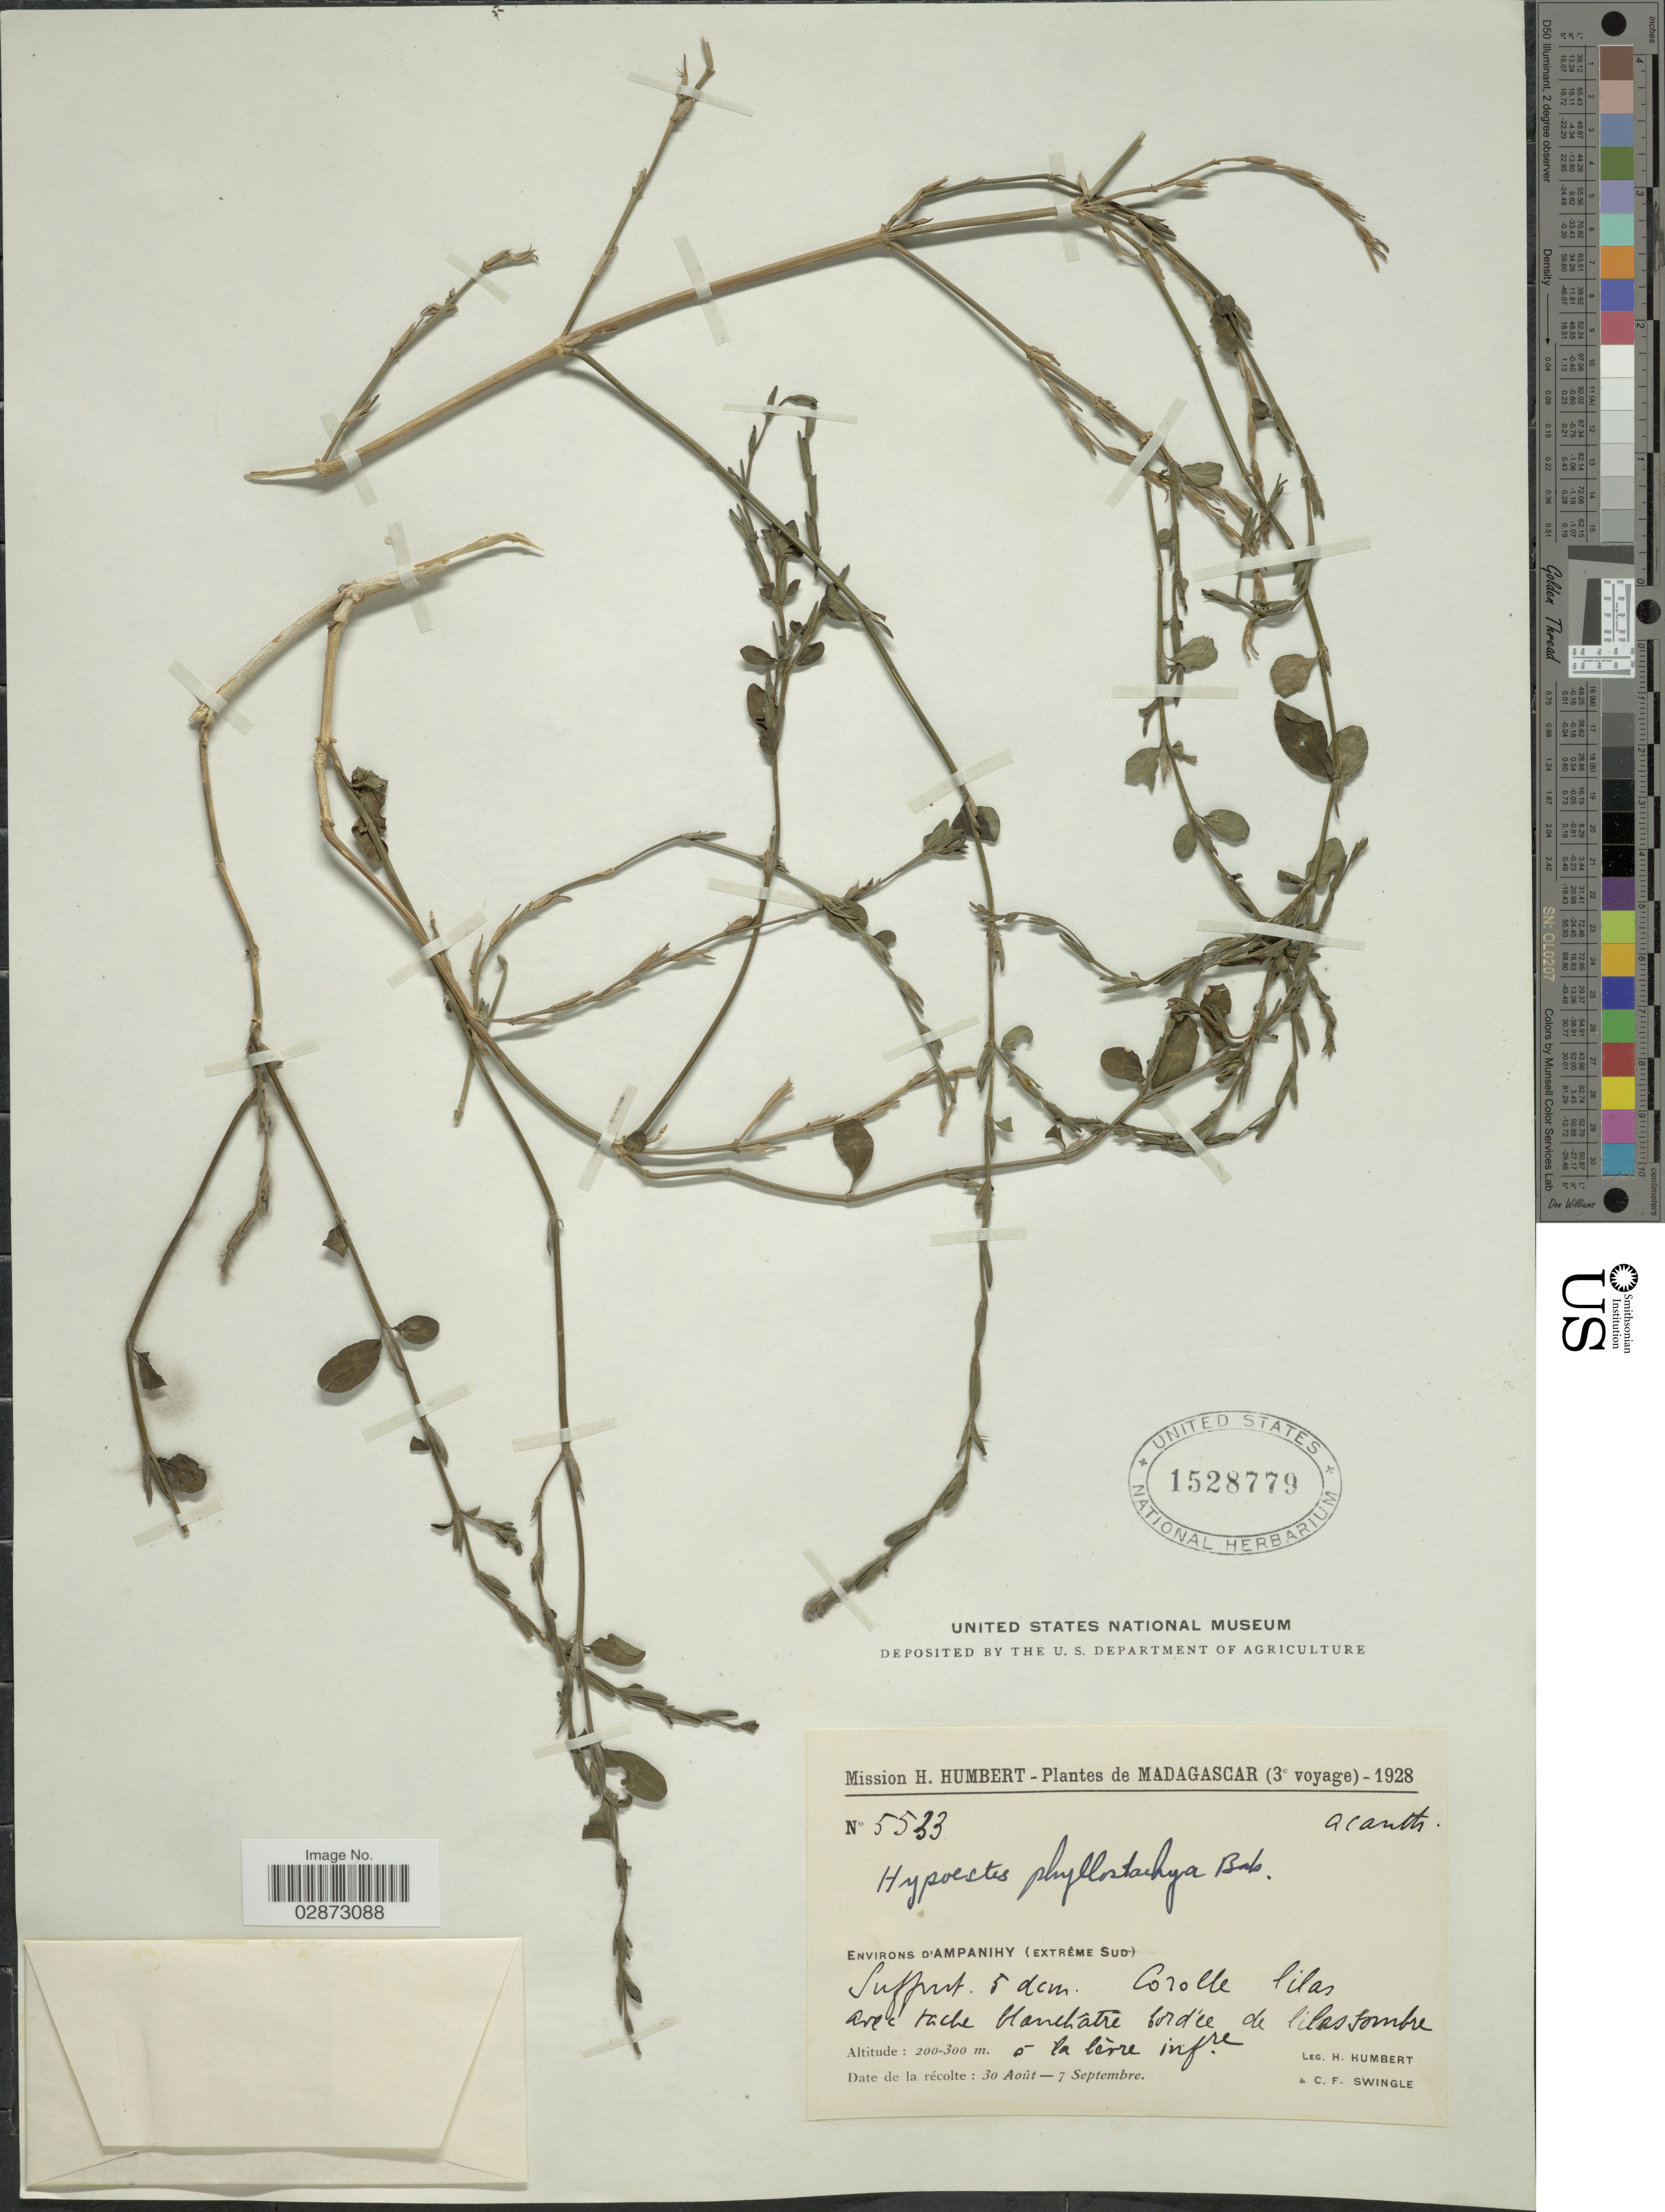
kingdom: Plantae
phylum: Tracheophyta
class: Magnoliopsida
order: Lamiales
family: Acanthaceae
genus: Hypoestes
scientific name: Hypoestes phyllostachya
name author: Baker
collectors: H. Humbert & C. Swingle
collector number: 5533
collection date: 1928-08-30/1928-09-07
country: Madagascar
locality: Environs d'Ampanihy (Extreme Sud).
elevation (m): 200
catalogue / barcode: US 1528779